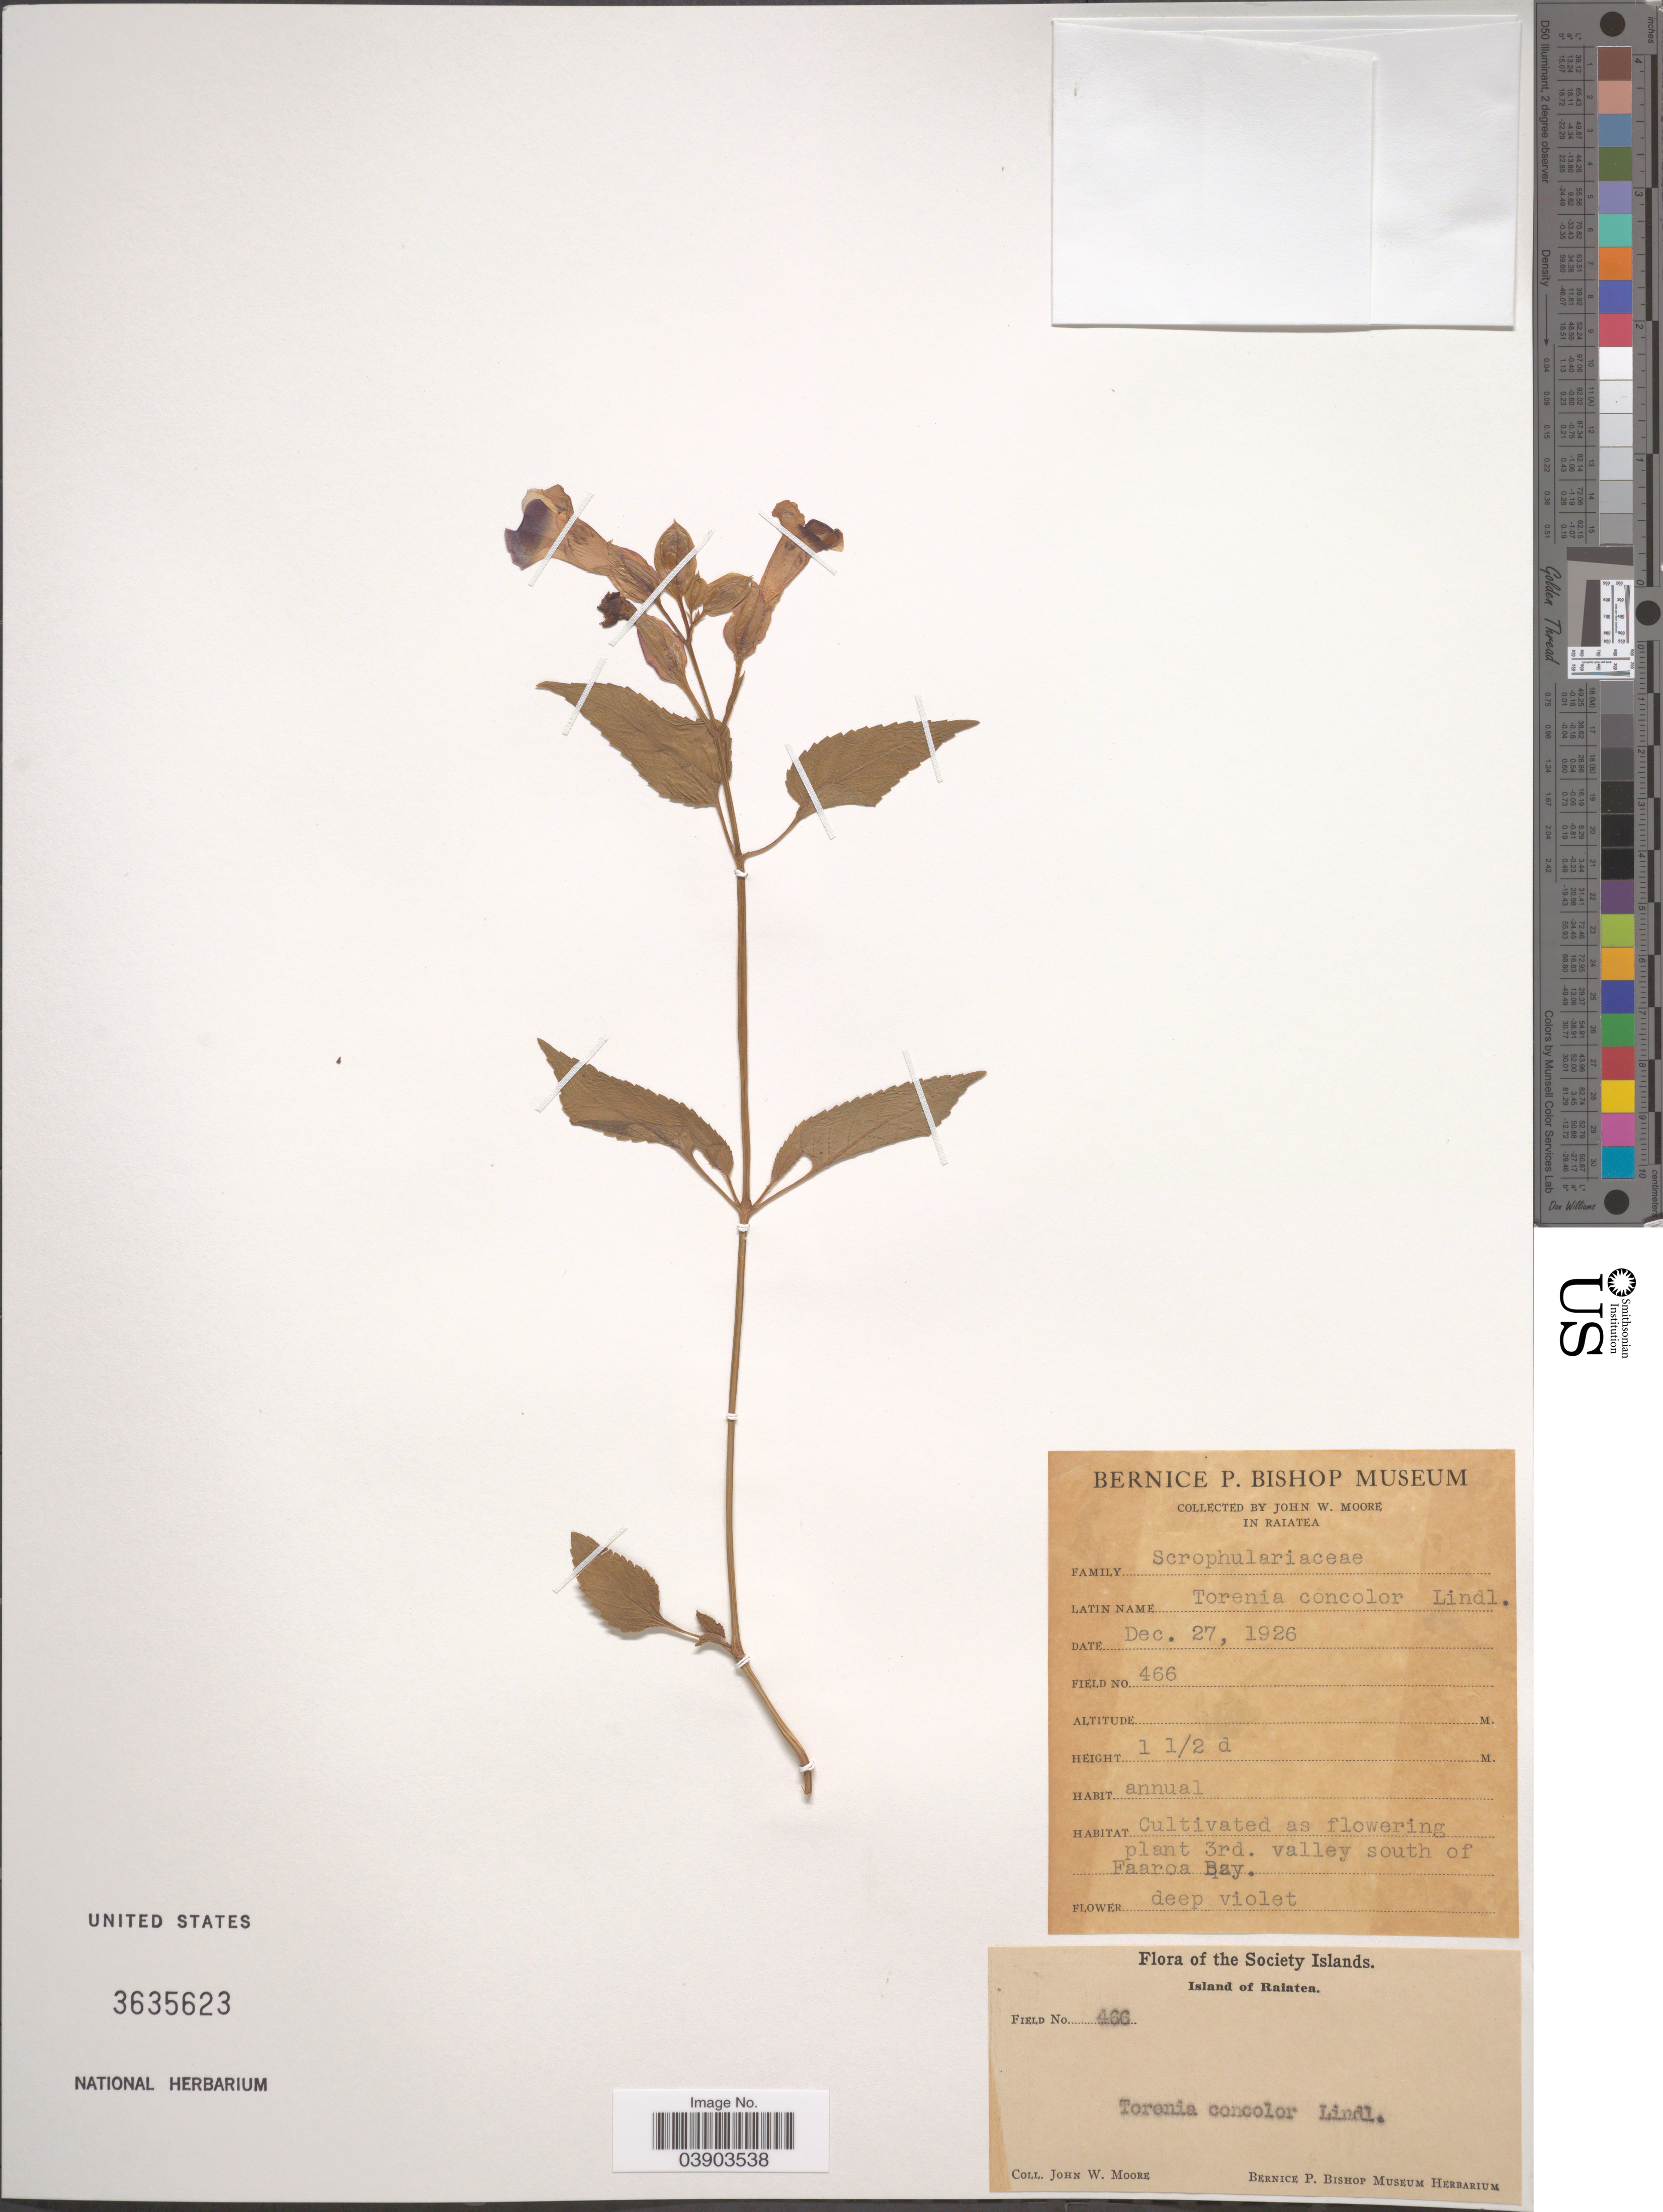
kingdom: Plantae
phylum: Tracheophyta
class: Magnoliopsida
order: Lamiales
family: Linderniaceae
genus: Torenia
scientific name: Torenia concolor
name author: Lindl.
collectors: J. Moore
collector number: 466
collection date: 1926-12-27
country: French Polynesia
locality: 3rd. valley south of Faaroa Bay. The Society Islands. Island of Raiatea.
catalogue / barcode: US 3635623